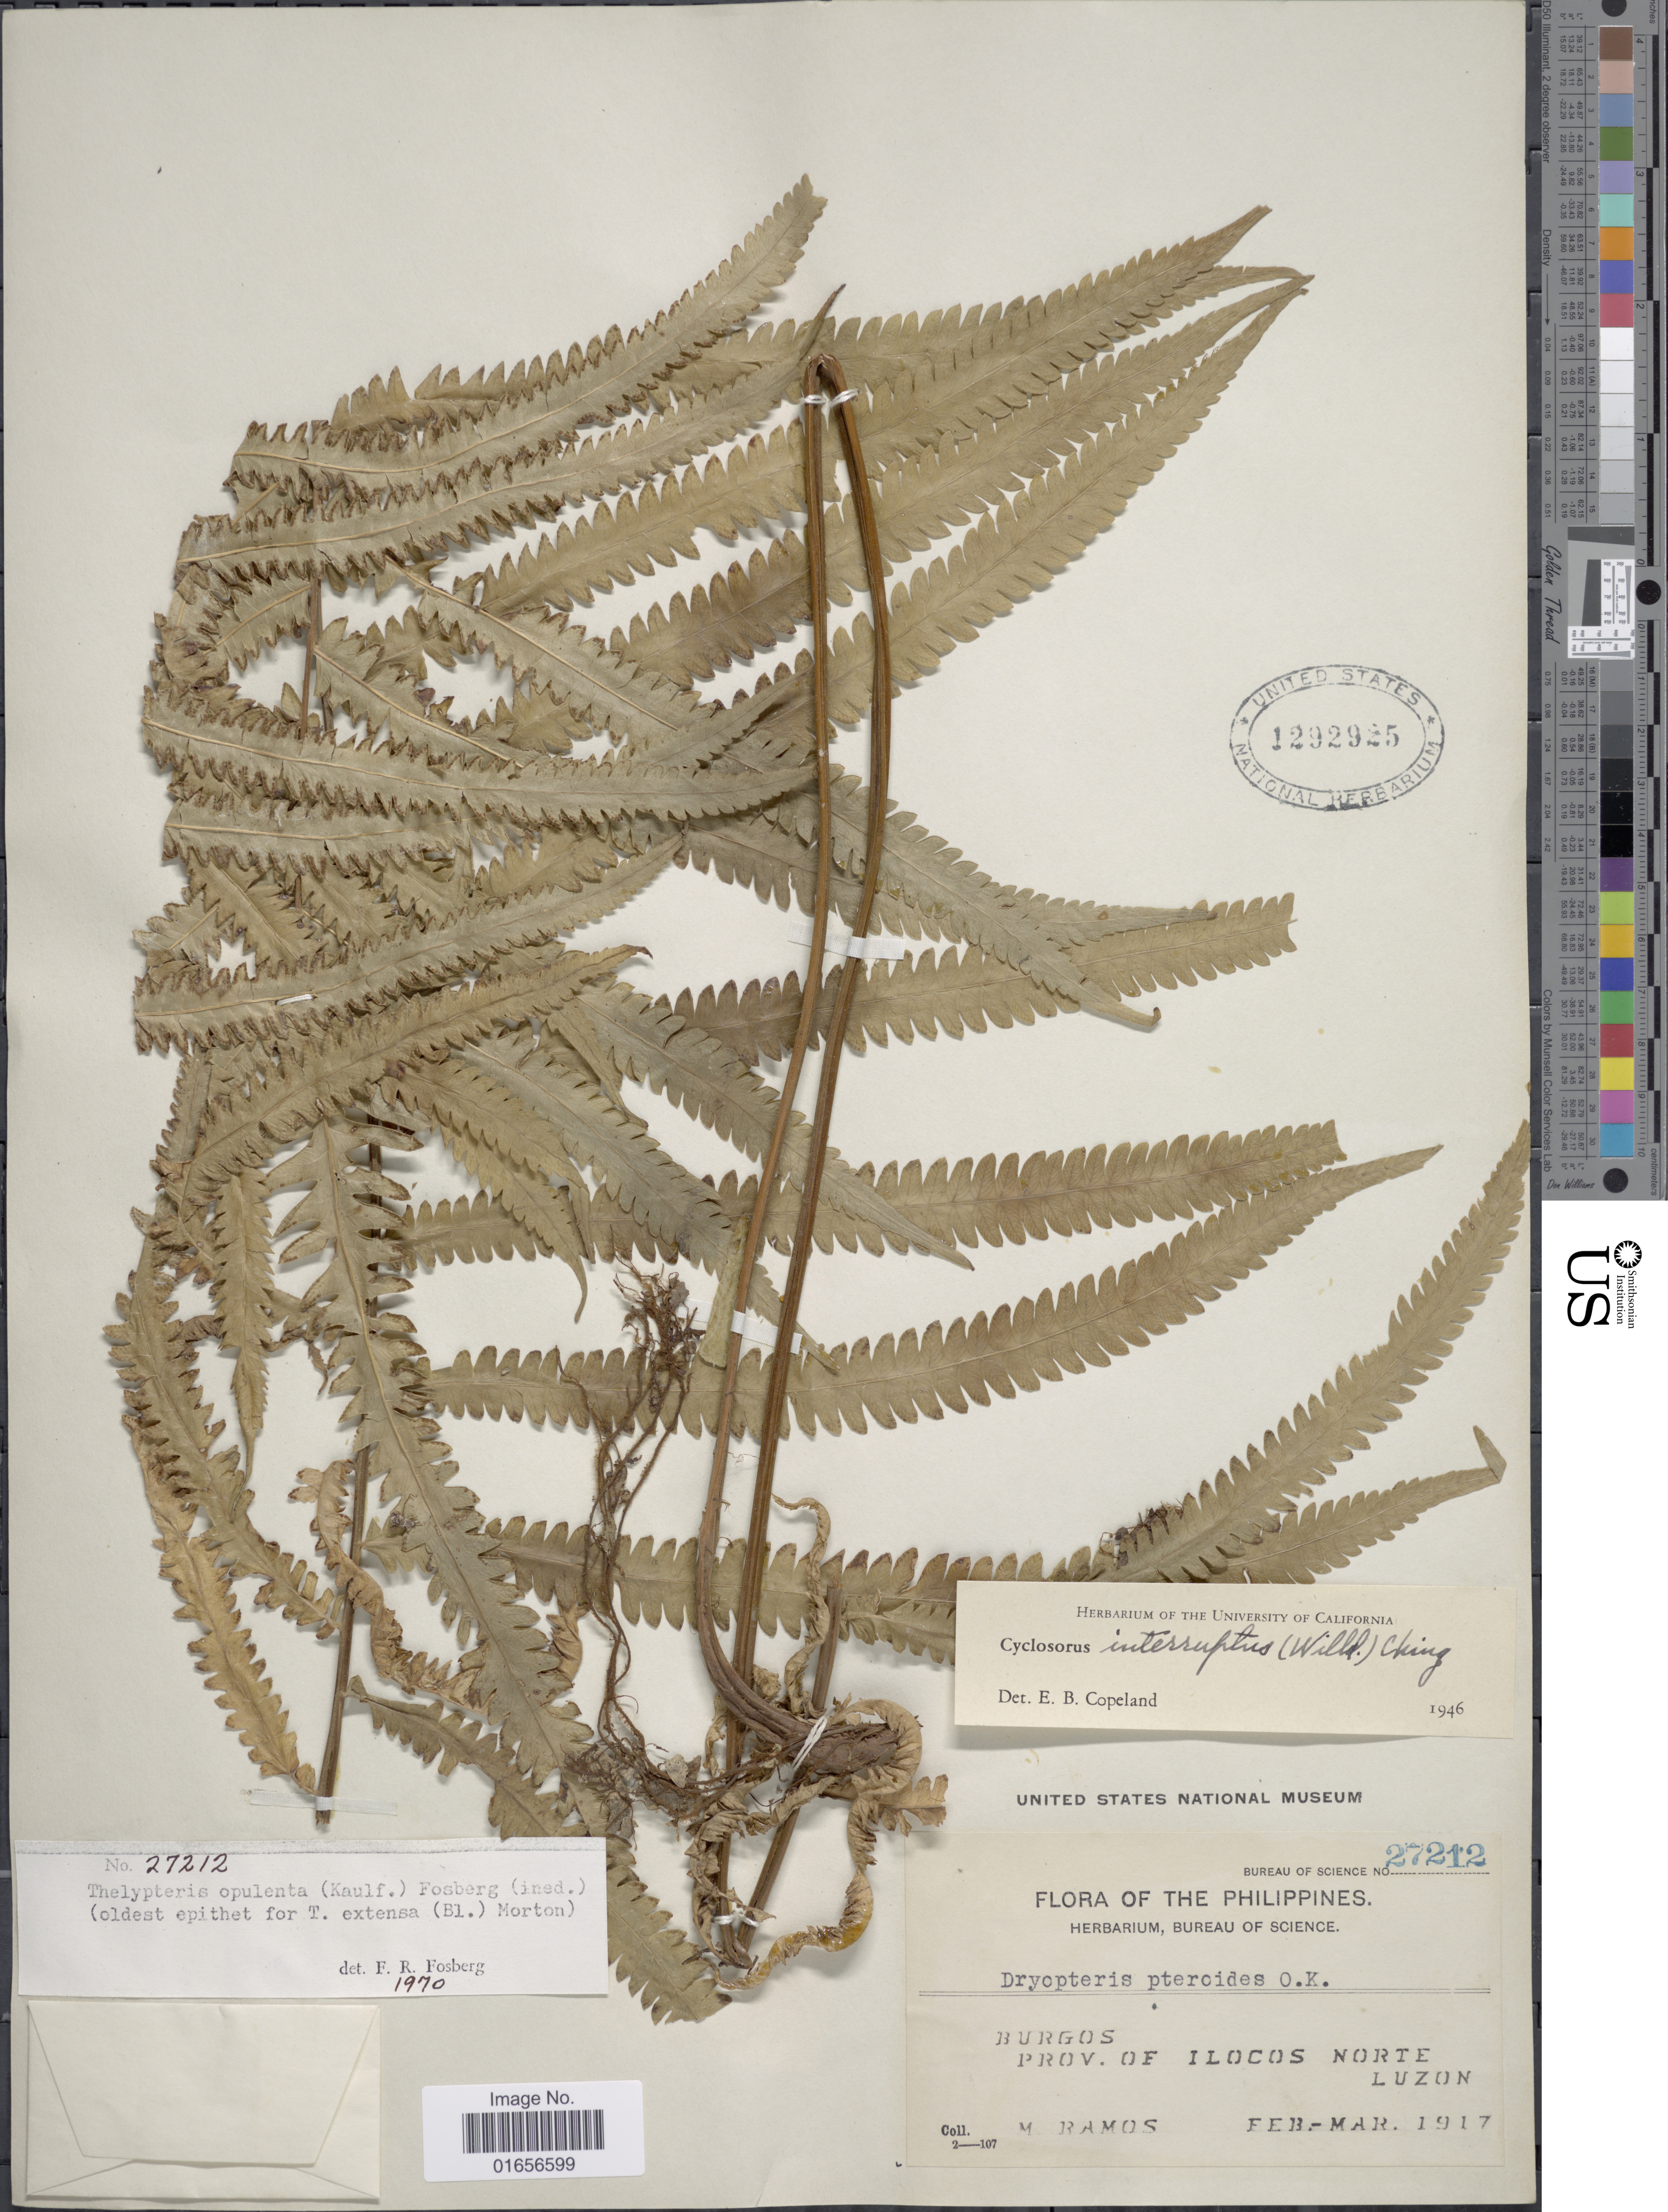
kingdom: Plantae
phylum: Tracheophyta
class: Polypodiopsida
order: Polypodiales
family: Thelypteridaceae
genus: Amphineuron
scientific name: Amphineuron opulentum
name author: (Kaulf.) Holttum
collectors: M. Ramos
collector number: Bureau of Science 27212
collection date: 1917-02/1917-03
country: Philippines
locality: The Philippines, Burgos, Prov. of Ilocos Norte, Luzon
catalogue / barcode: US 1292925